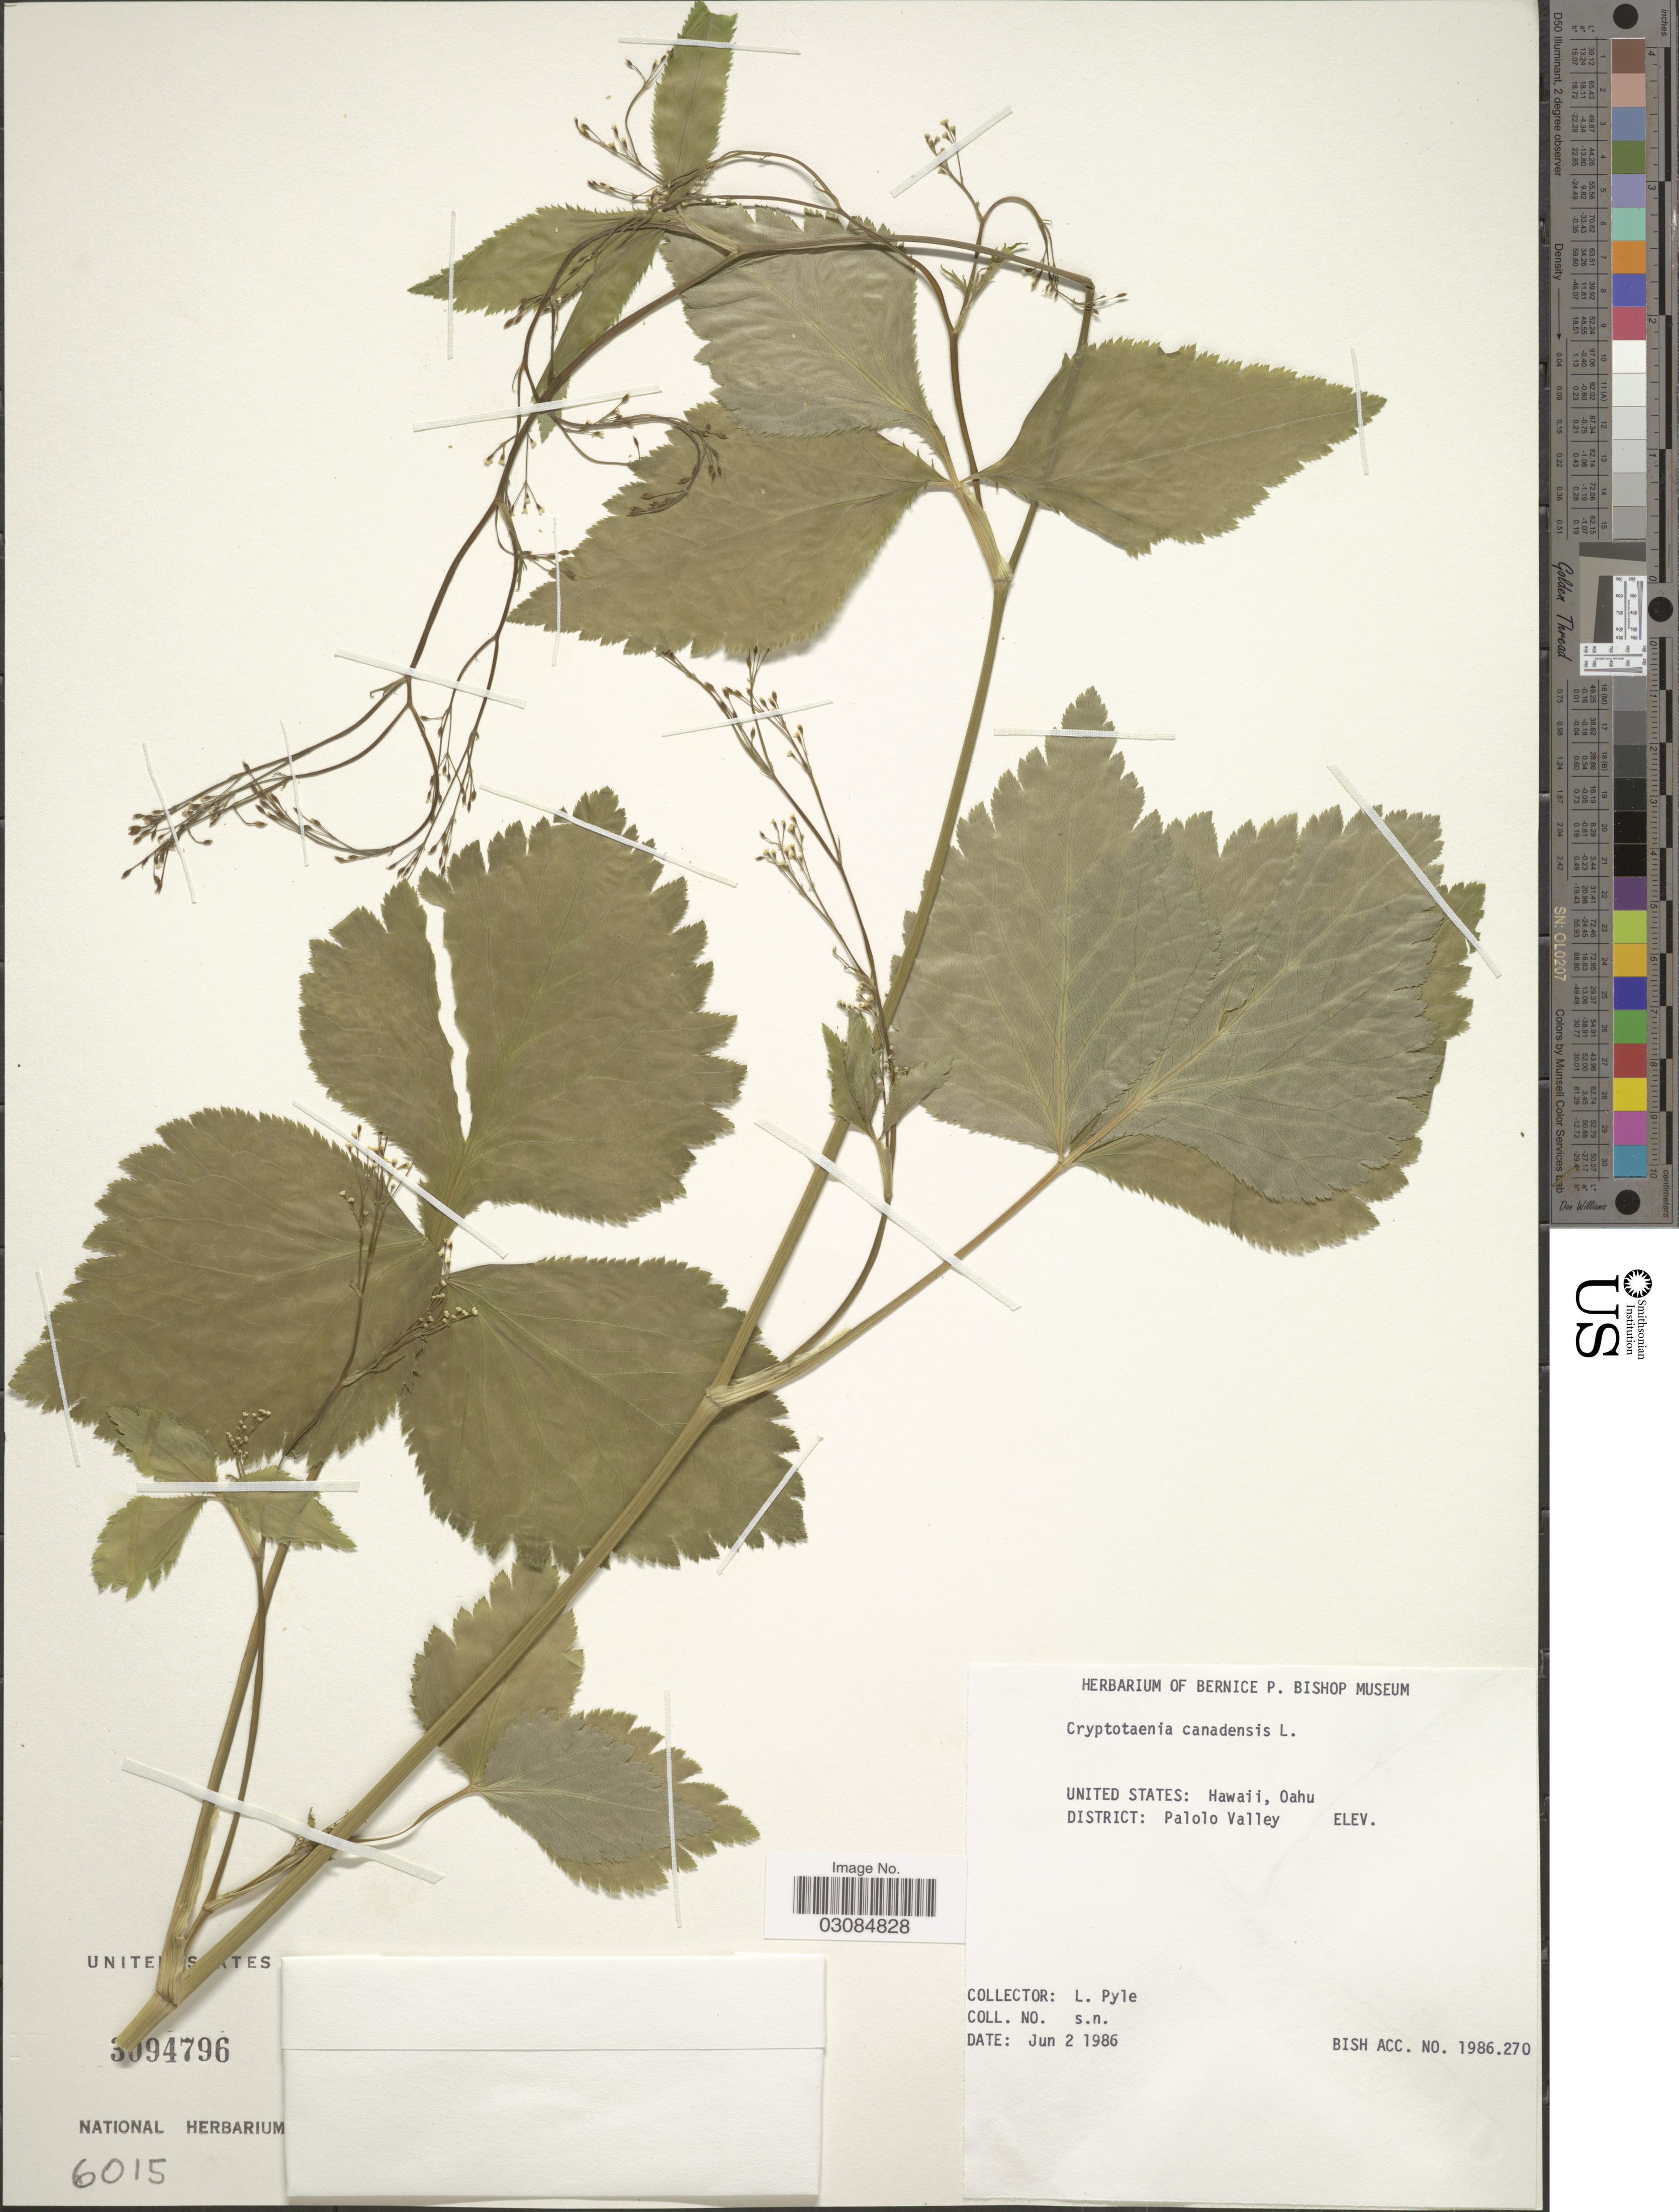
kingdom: Plantae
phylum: Tracheophyta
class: Magnoliopsida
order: Apiales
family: Apiaceae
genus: Cryptotaenia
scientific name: Cryptotaenia canadensis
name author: (L.) DC.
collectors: L. Pyle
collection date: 1986-06-02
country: United States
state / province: Hawaii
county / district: Honolulu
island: Oahu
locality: Oahu. District: Palolo Valley.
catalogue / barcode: US 3094796